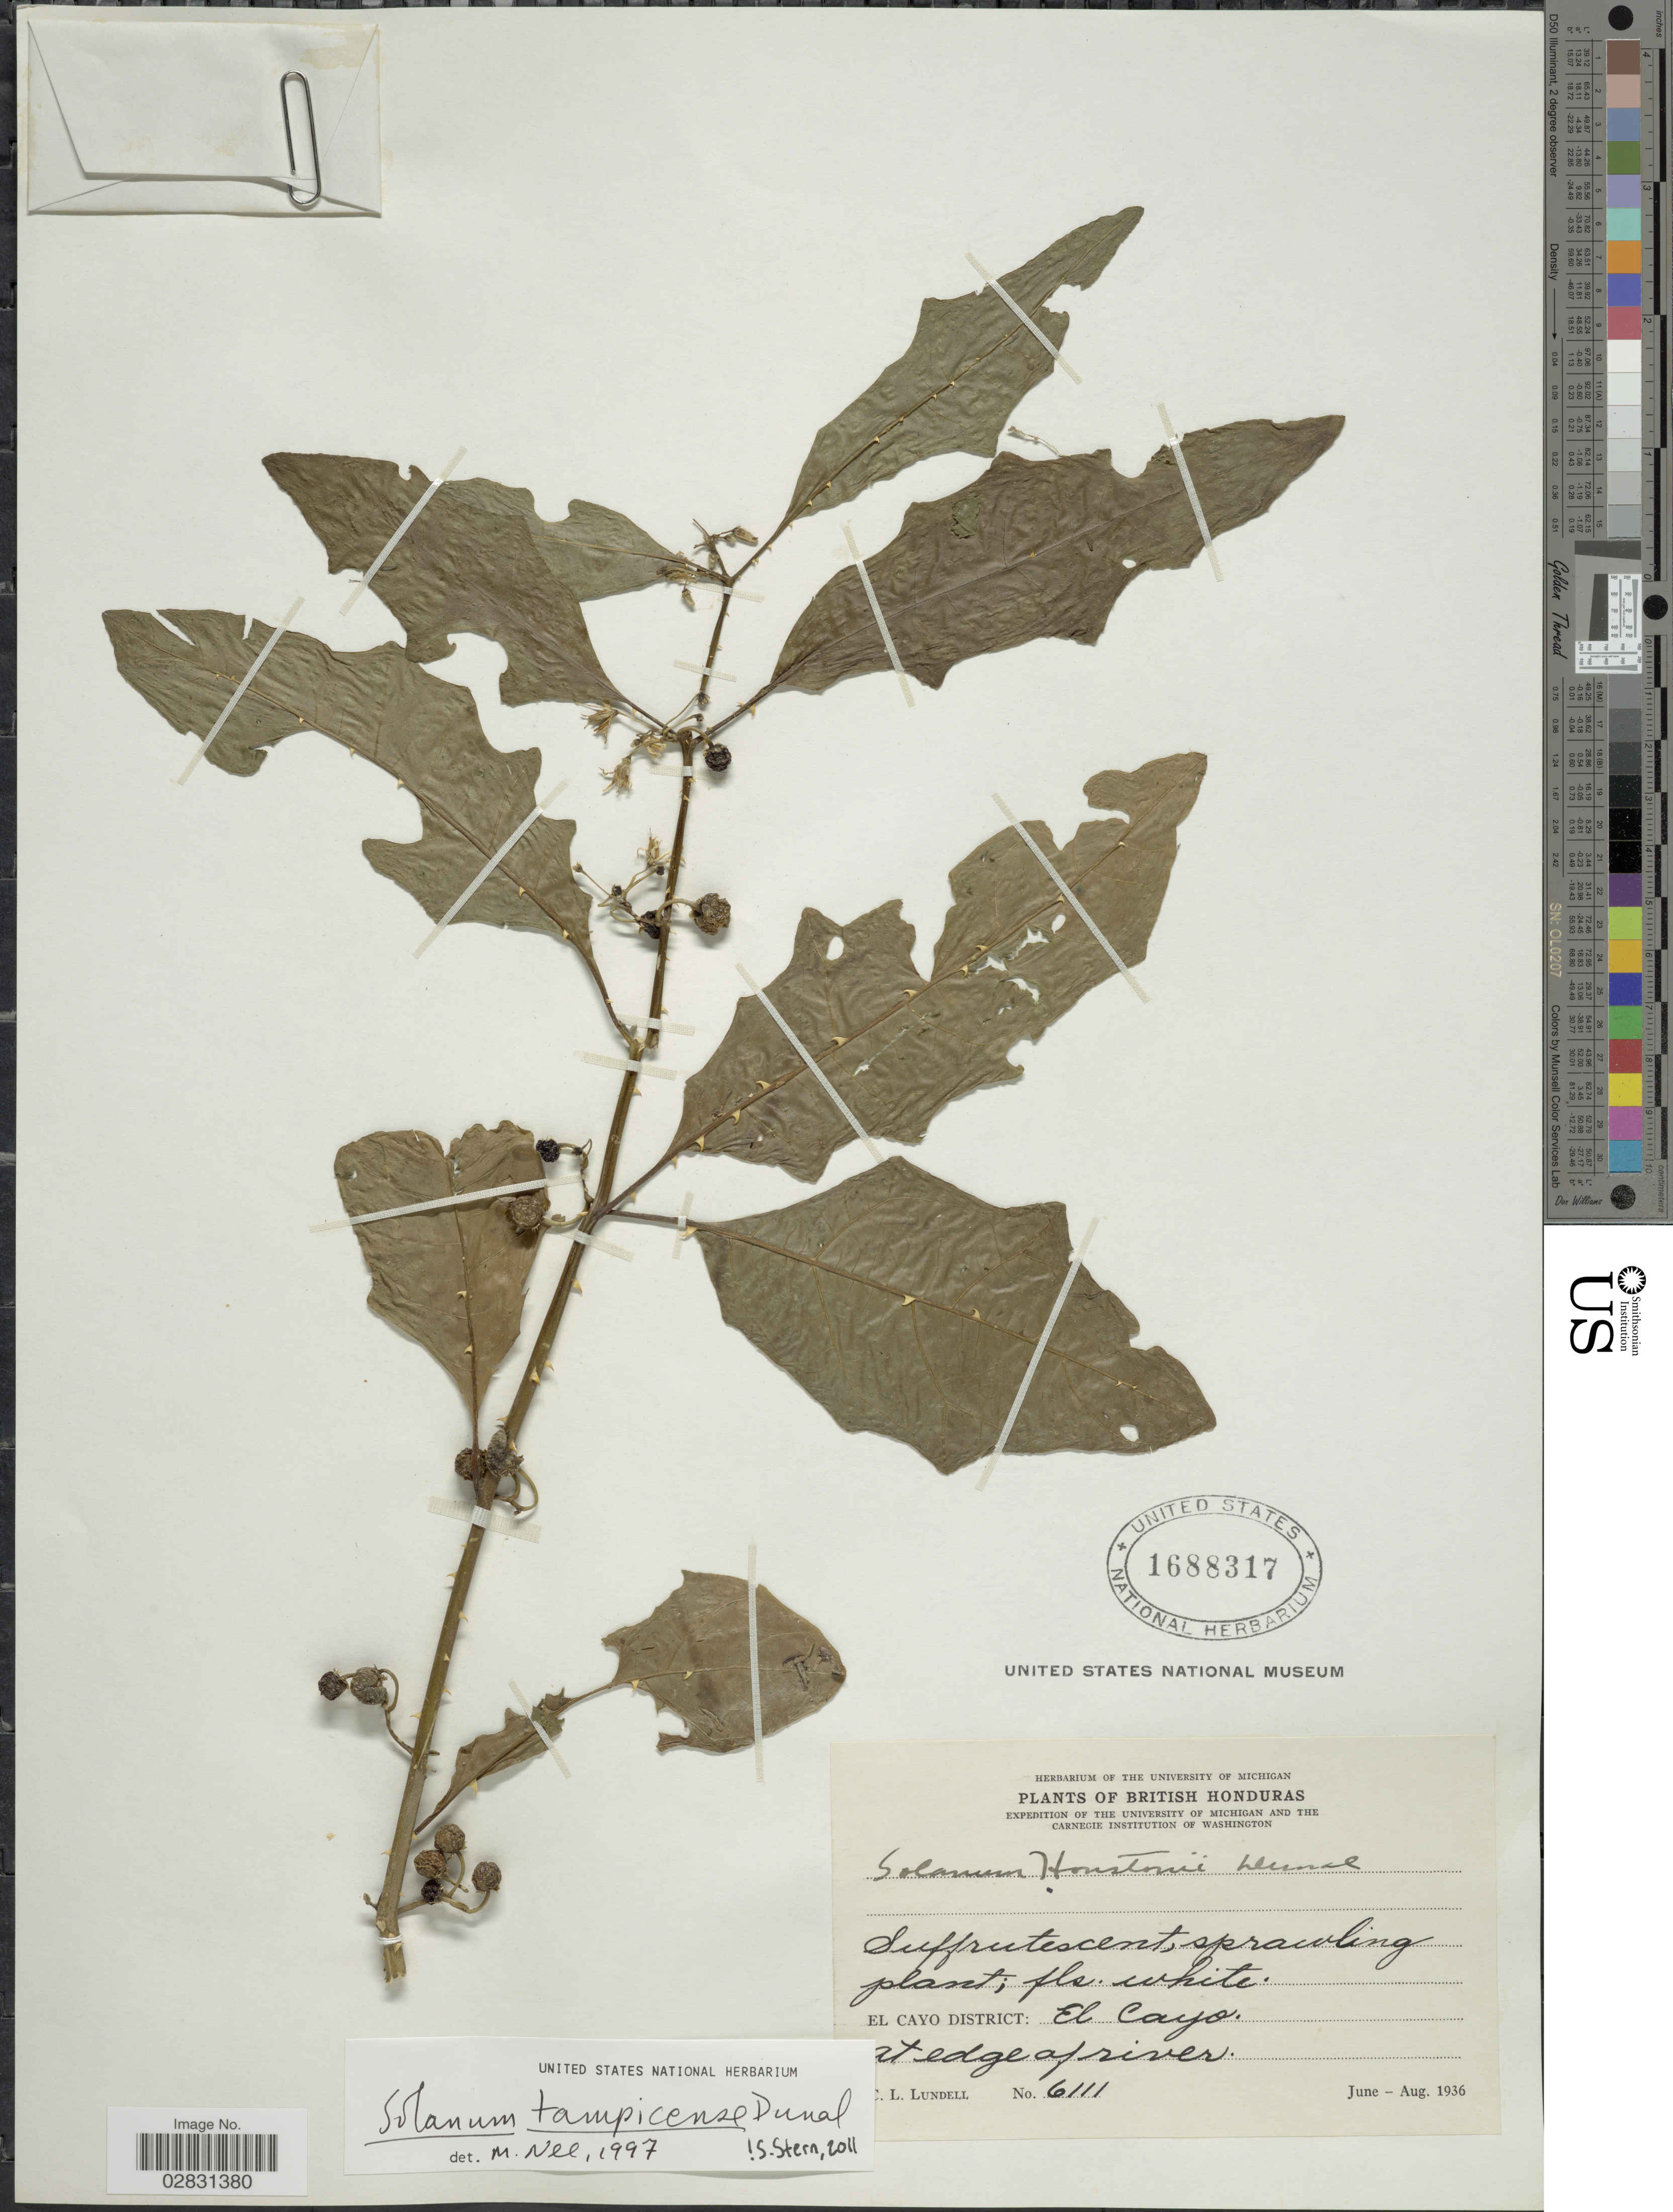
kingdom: Plantae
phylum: Tracheophyta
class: Magnoliopsida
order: Solanales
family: Solanaceae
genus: Solanum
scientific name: Solanum tampicense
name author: Dunal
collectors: C. L. Lundell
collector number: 6111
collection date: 1936-06/1936-08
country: Belize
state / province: Cayo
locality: British Honduras, El Cayo District: El Cayo.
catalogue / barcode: US 1688317